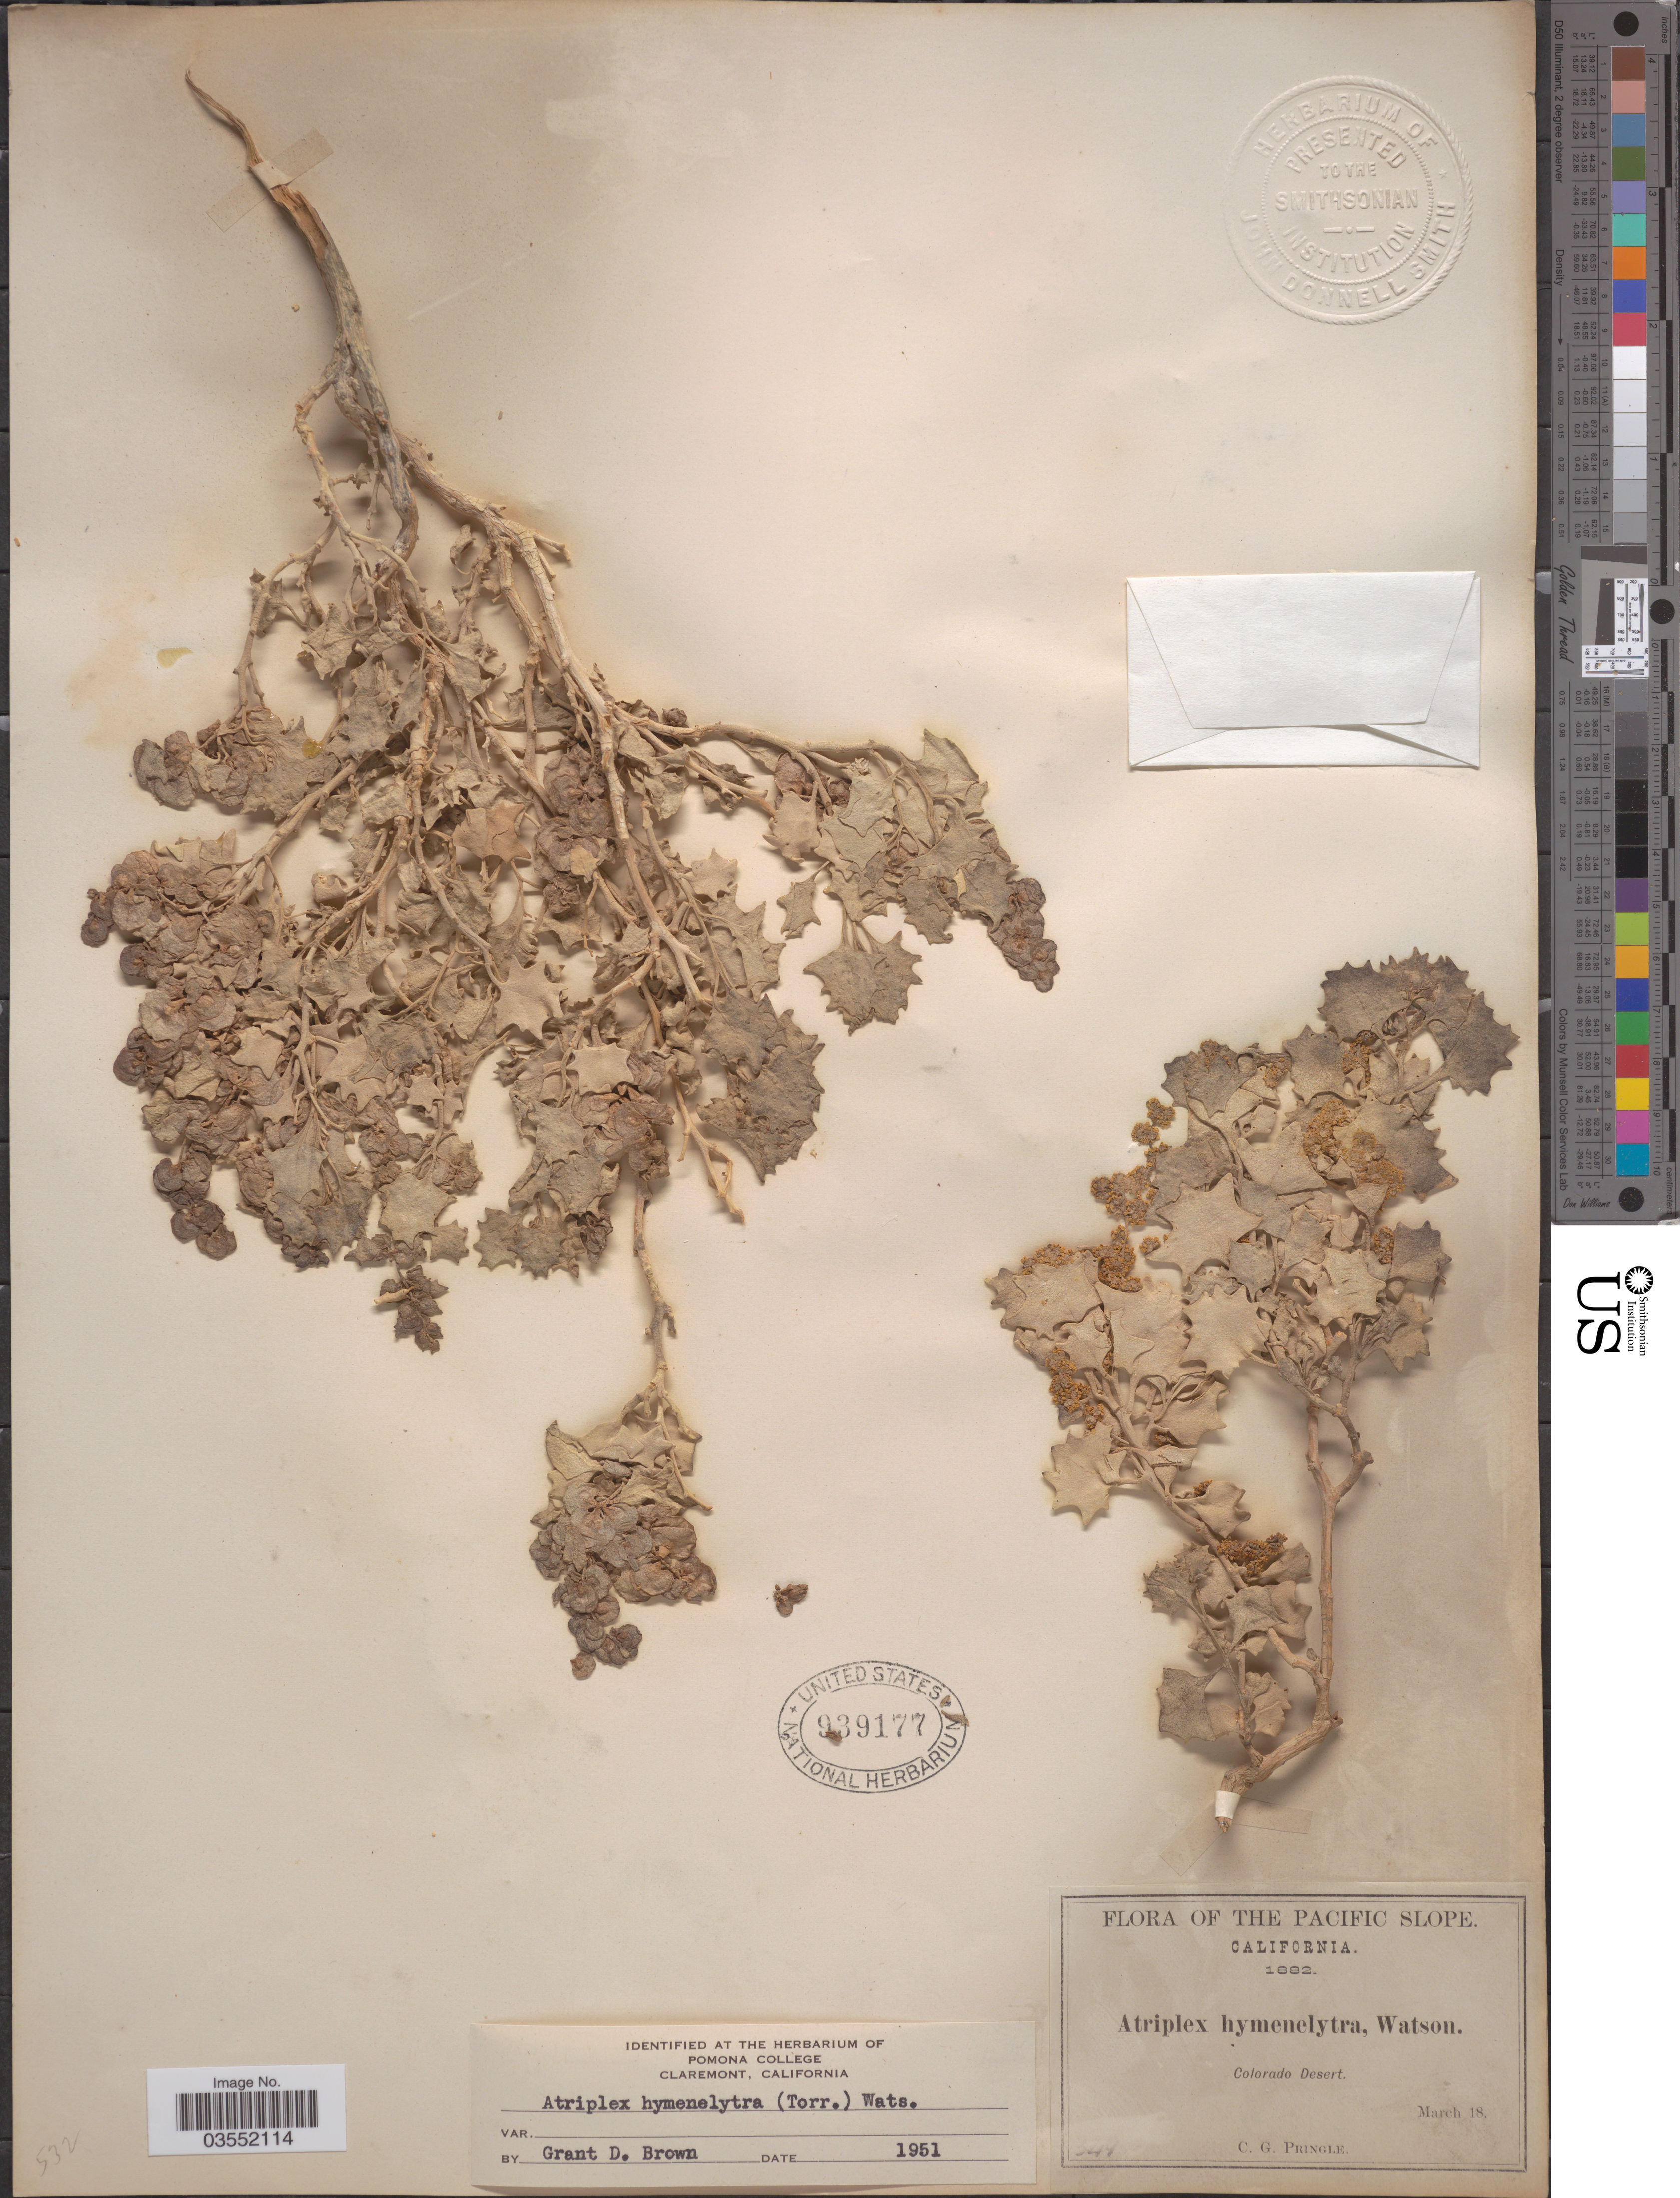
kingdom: Plantae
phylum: Tracheophyta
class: Magnoliopsida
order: Caryophyllales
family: Amaranthaceae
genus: Atriplex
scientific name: Atriplex hymenelytra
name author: (Torr.) S. Watson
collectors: C. G. Pringle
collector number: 349*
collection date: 1882-03-18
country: United States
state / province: California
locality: The Pacific Slope. Colorado Desert.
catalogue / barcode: US 939177